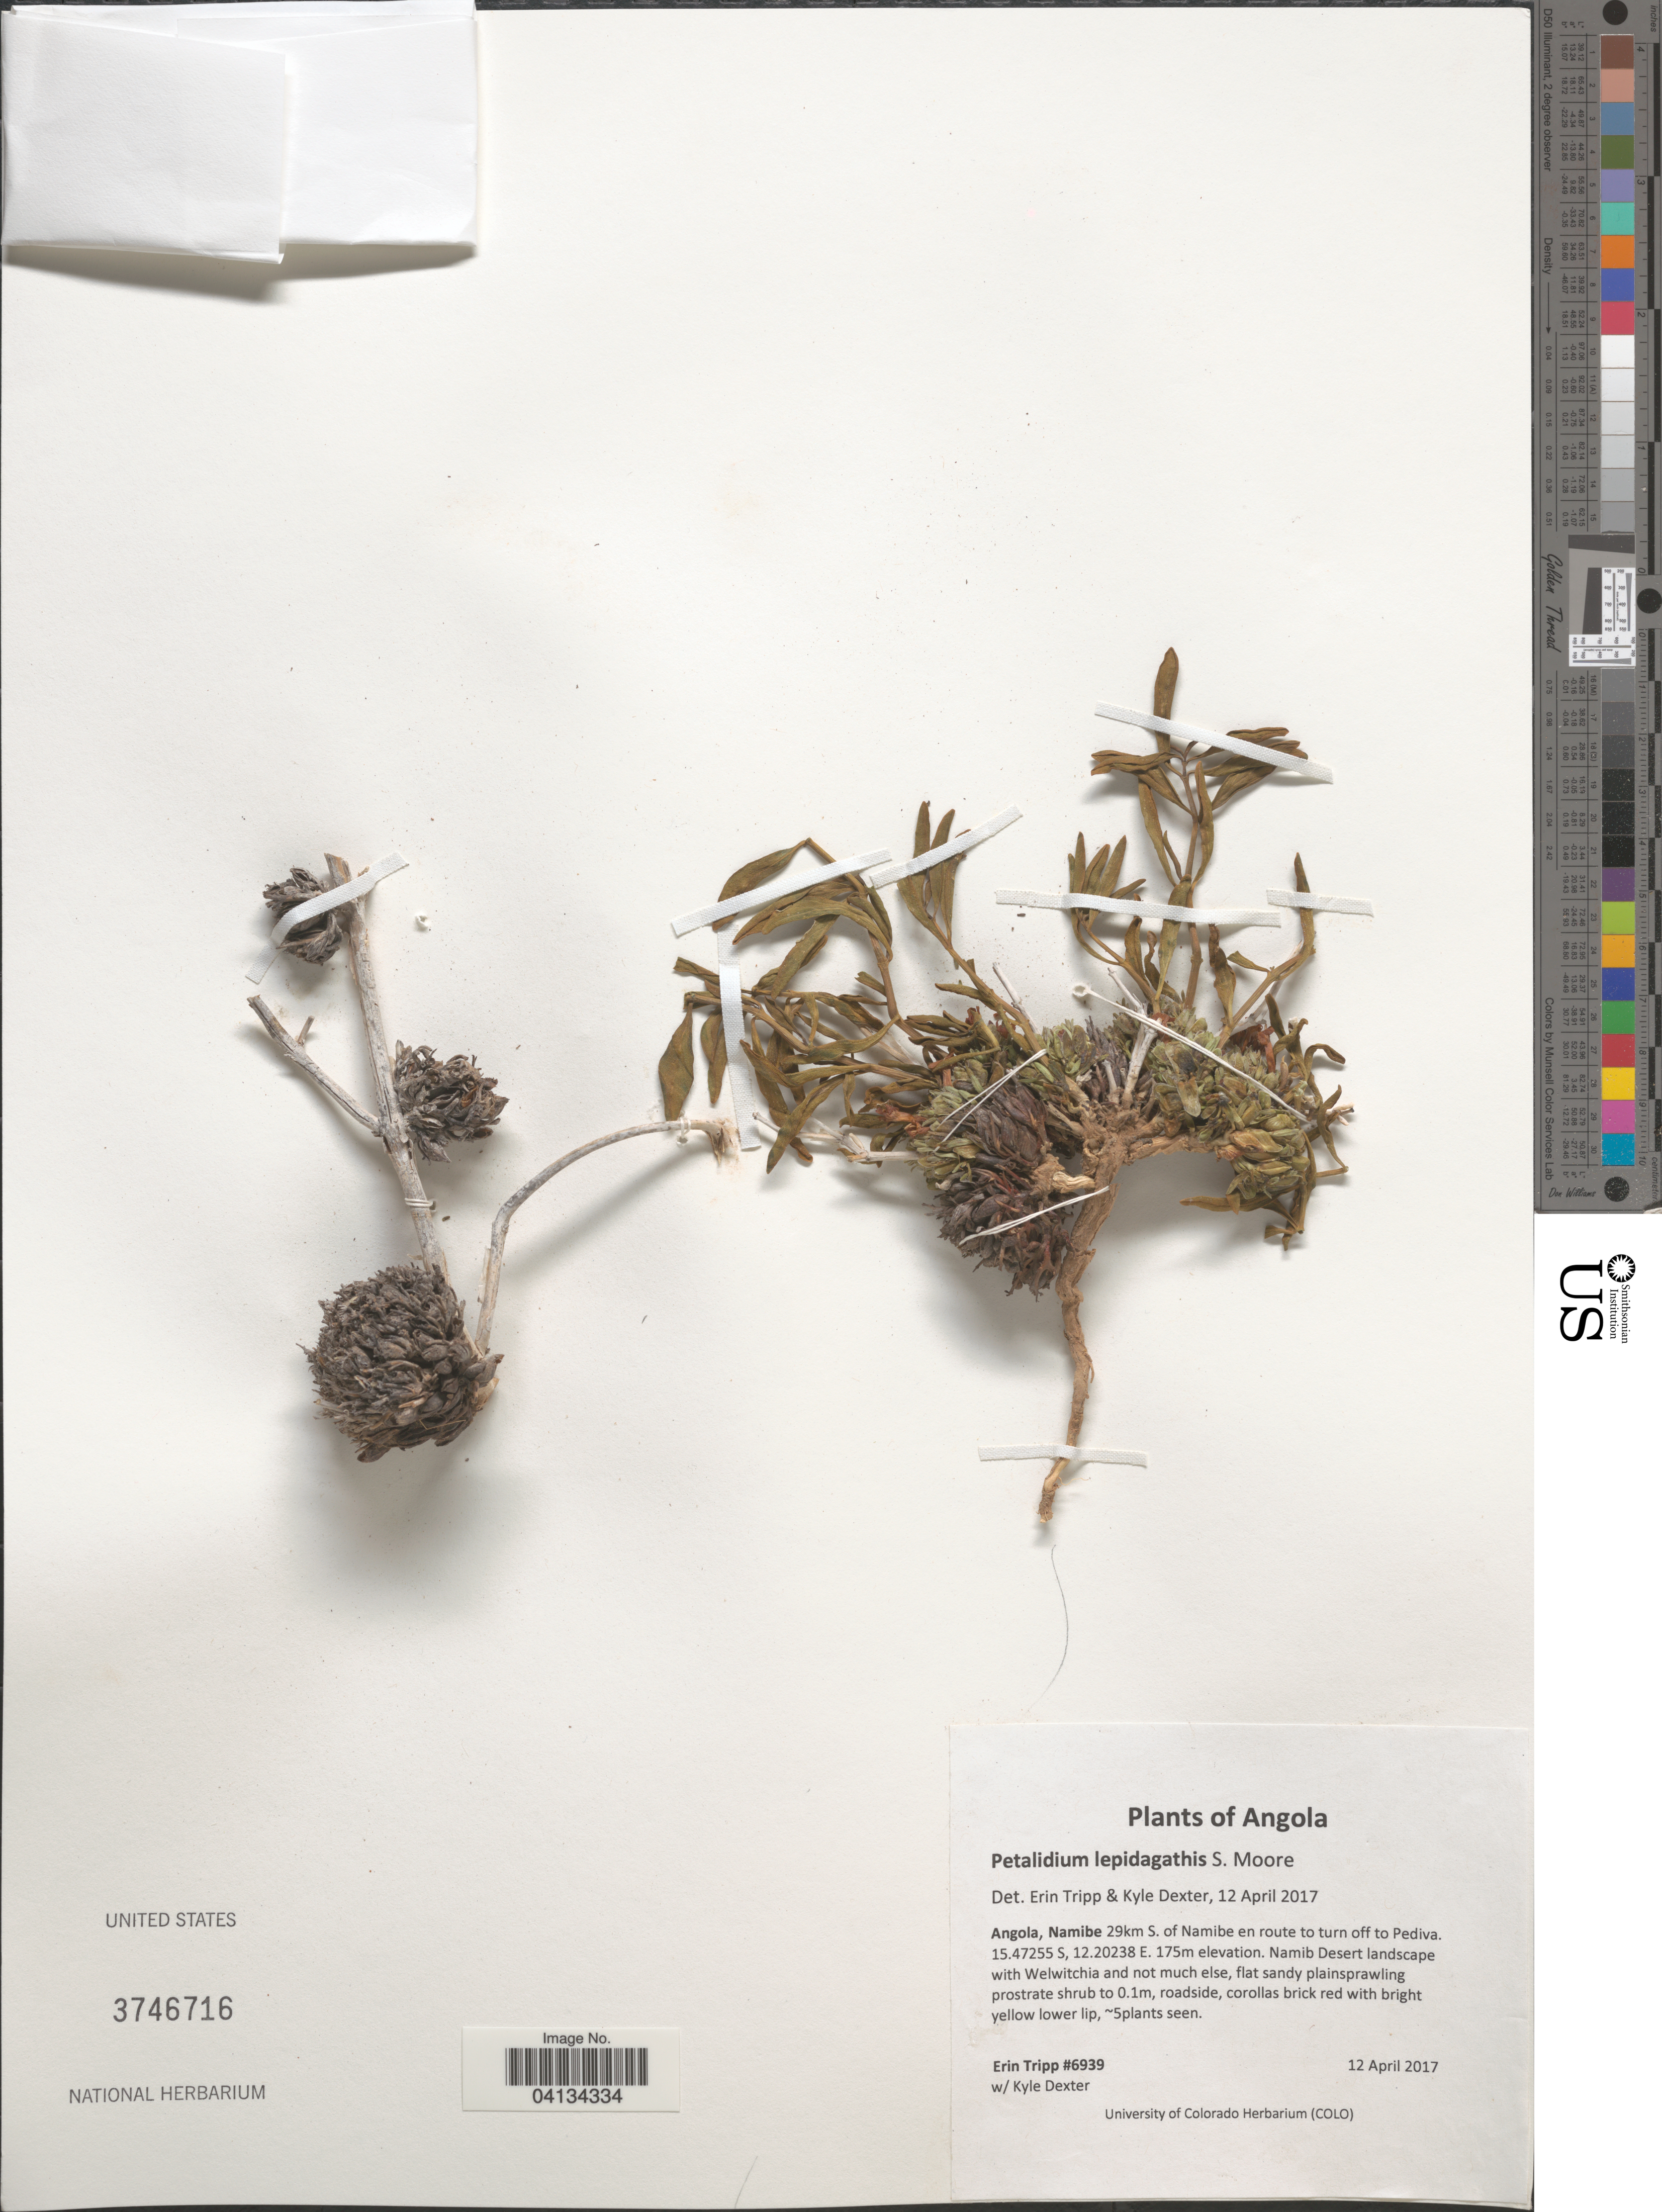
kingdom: Plantae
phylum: Tracheophyta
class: Magnoliopsida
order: Lamiales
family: Acanthaceae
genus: Petalidium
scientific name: Petalidium lepidagathis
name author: S. Moore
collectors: E. Tripp & K. Dexter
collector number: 6939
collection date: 2017-04-12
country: Angola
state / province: Namibe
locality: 29km S. of Namibe en route to turn off to Pediva. Namib Desert landscape with Welwitchia and not much else.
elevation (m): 175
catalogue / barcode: US 3746716